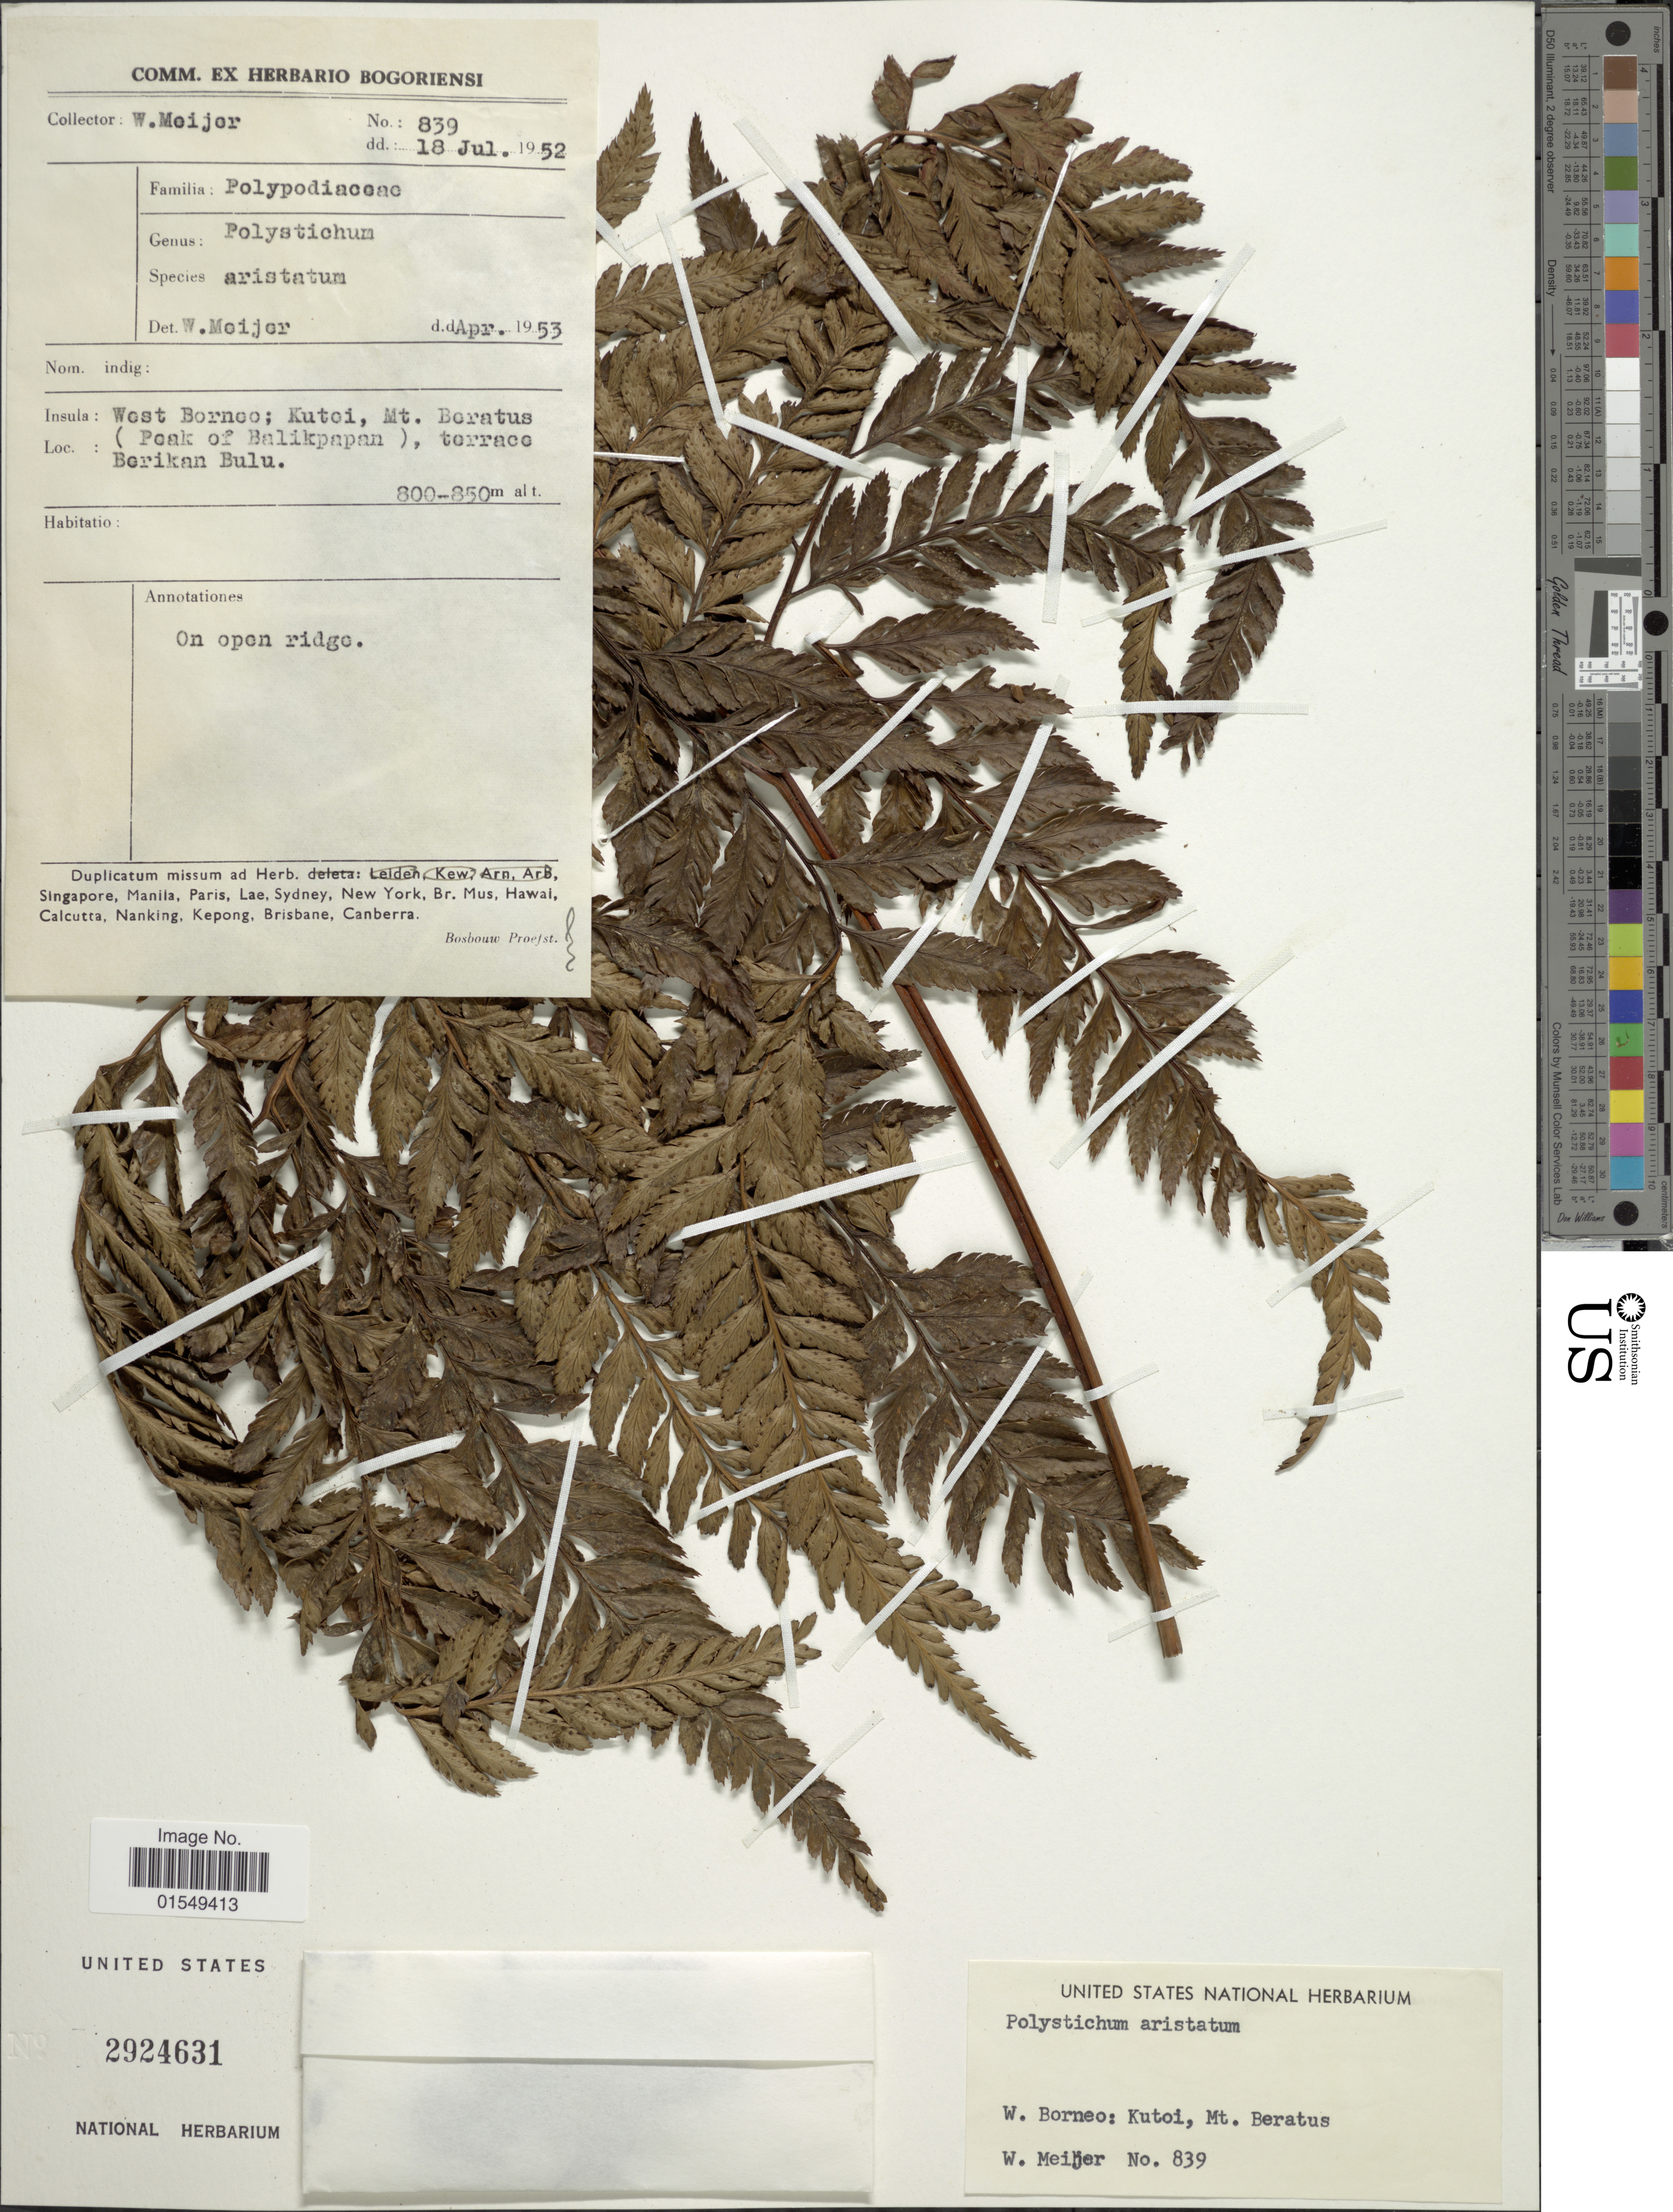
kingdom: Plantae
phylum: Tracheophyta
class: Polypodiopsida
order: Polypodiales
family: Dryopteridaceae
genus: Arachniodes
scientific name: Arachniodes aristata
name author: (G. Forst.) Tindale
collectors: W. Meijer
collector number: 839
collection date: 1952-07-18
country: Indonesia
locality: Insula West Borneo: Kutoi, Mt. Beratus (Peak of Balikpapan), terrace Berikan Balu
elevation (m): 800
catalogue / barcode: US 2924631